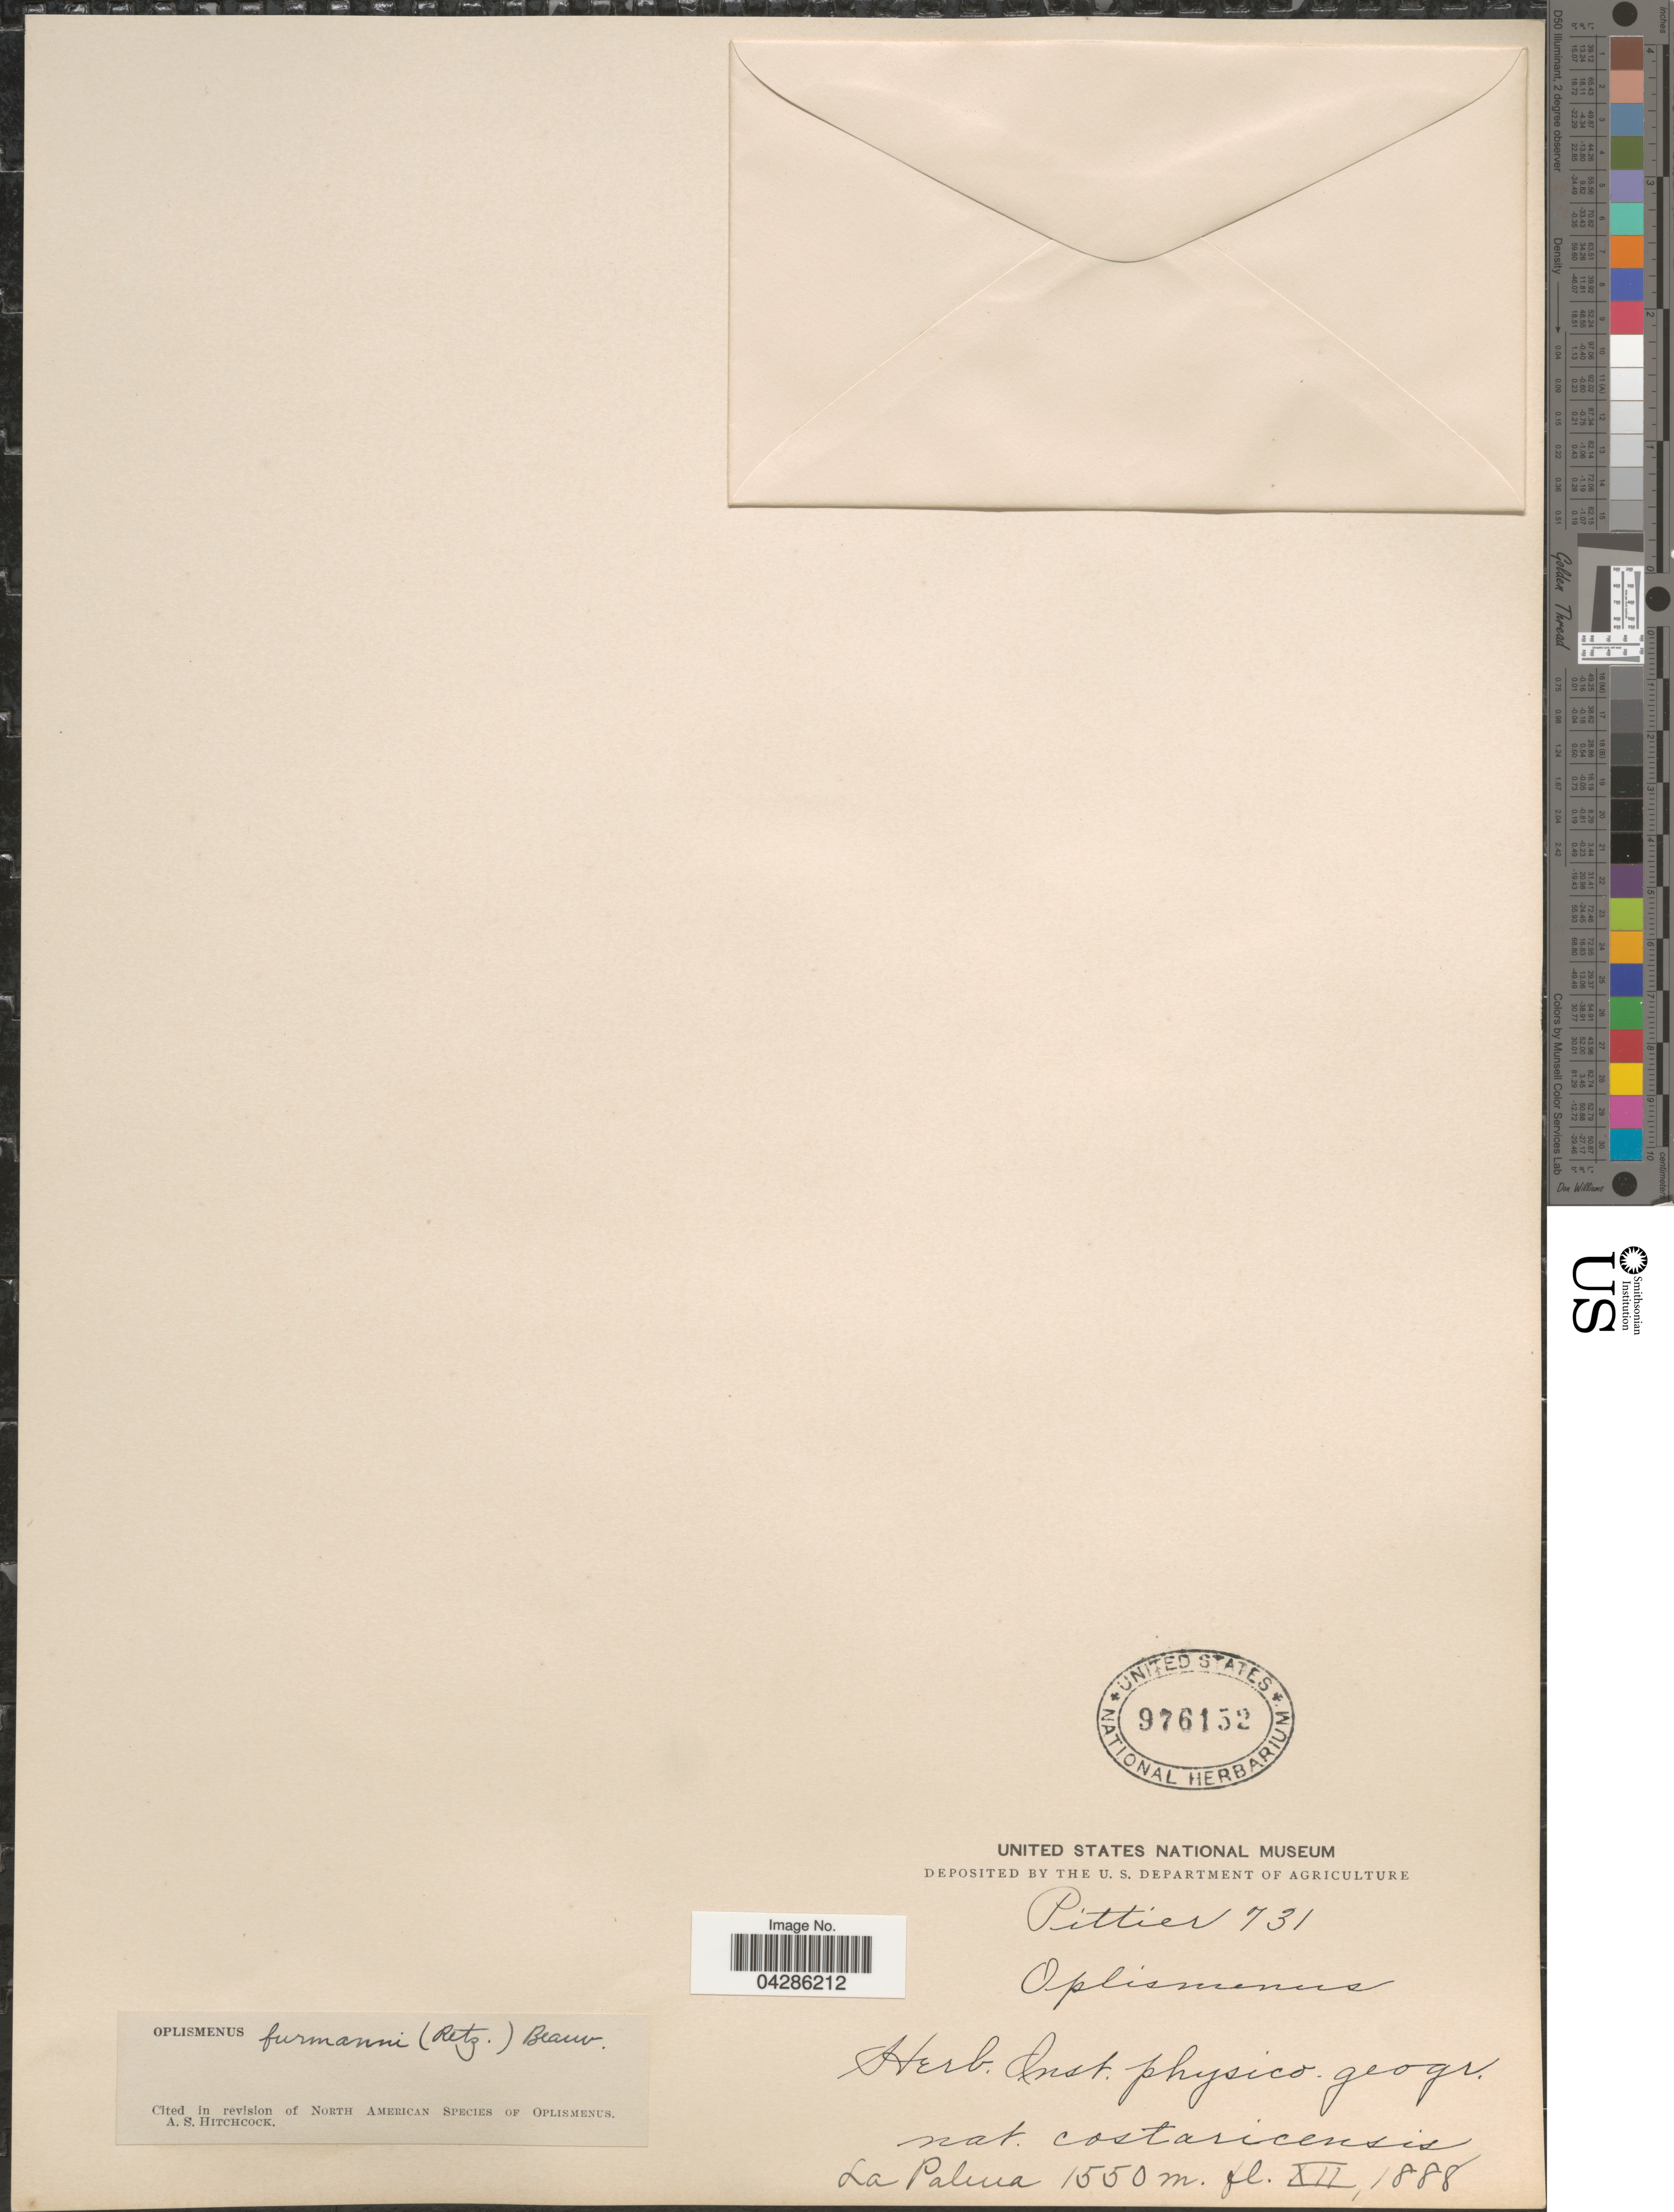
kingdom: Plantae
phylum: Tracheophyta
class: Liliopsida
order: Poales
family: Poaceae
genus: Oplismenus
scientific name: Oplismenus burmannii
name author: (Retz.) P. Beauv.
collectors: Pittier, --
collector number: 731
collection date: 1888-12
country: Costa Rica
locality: La Palma.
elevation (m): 1550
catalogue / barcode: US 976152